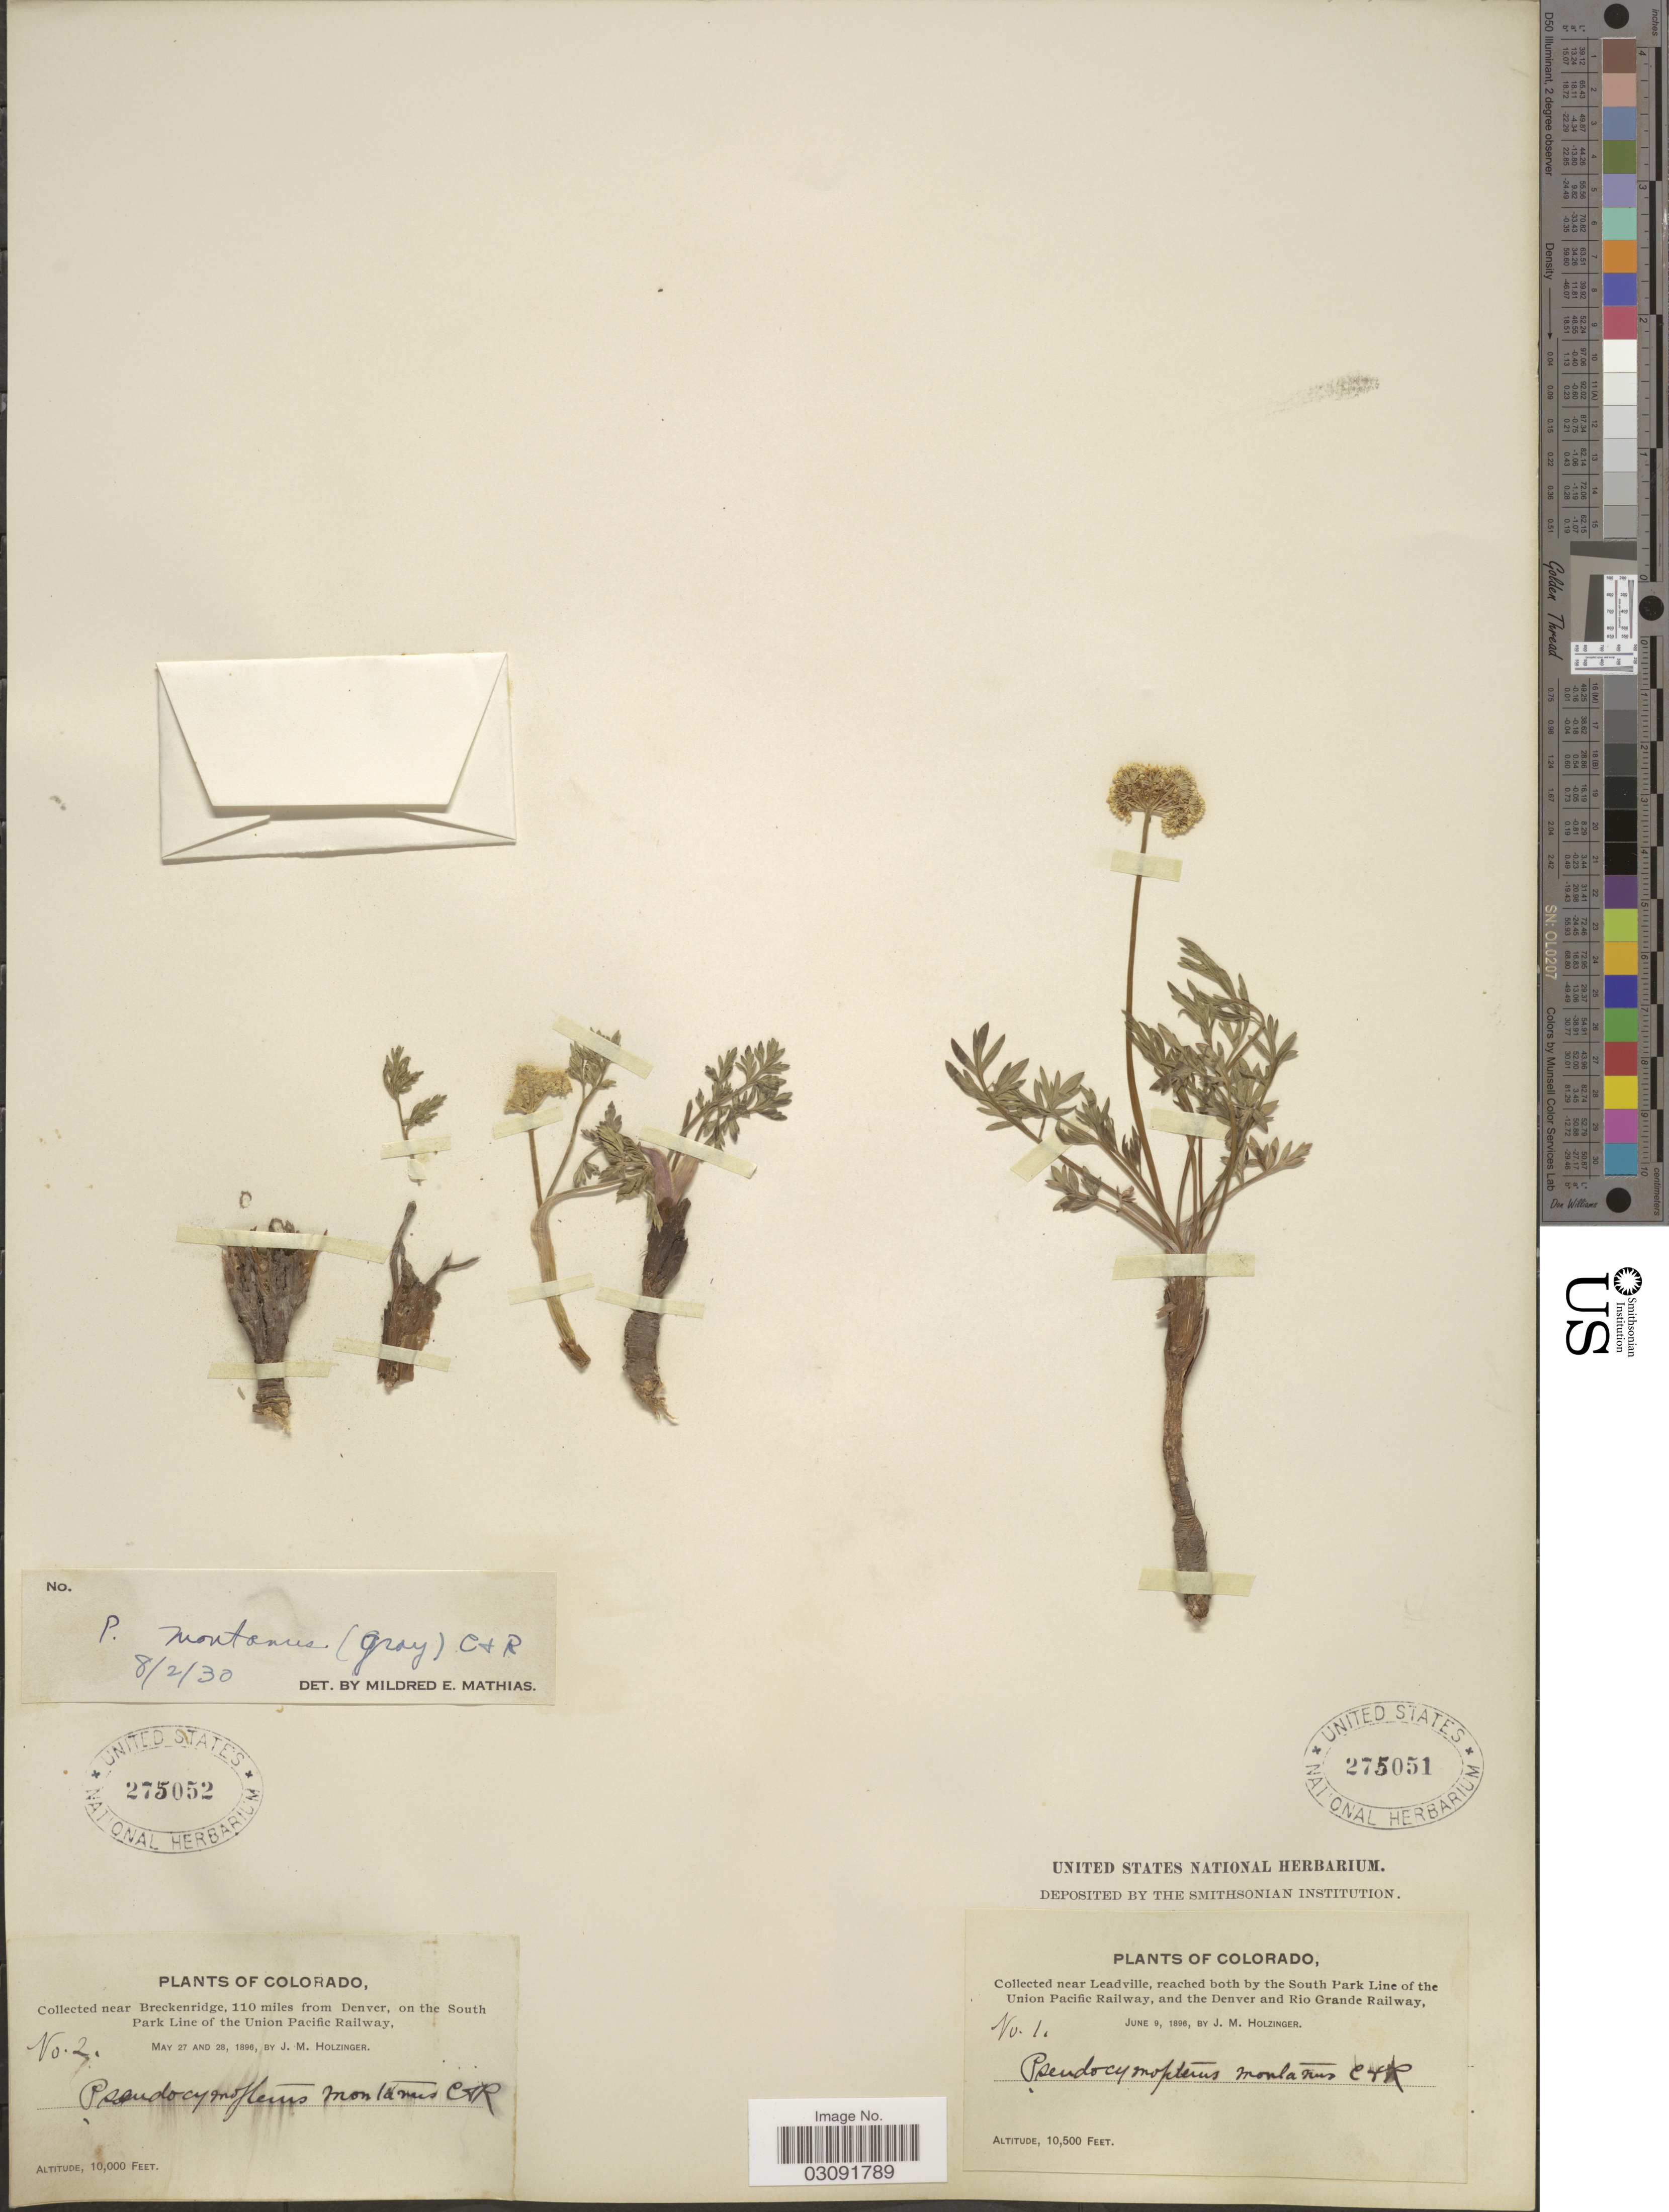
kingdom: Plantae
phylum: Tracheophyta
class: Magnoliopsida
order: Apiales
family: Apiaceae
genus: Pseudocymopterus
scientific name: Pseudocymopterus montanus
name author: (A. Gray) J.M. Coult. & Rose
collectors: J. M. Holzinger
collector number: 1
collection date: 1896-06-09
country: United States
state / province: Colorado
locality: Near Leadville, reached both by the South Park Line of the Union Pacific Railway, and the Denver and Rio Grande Railway.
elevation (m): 3200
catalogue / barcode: US 275051-2